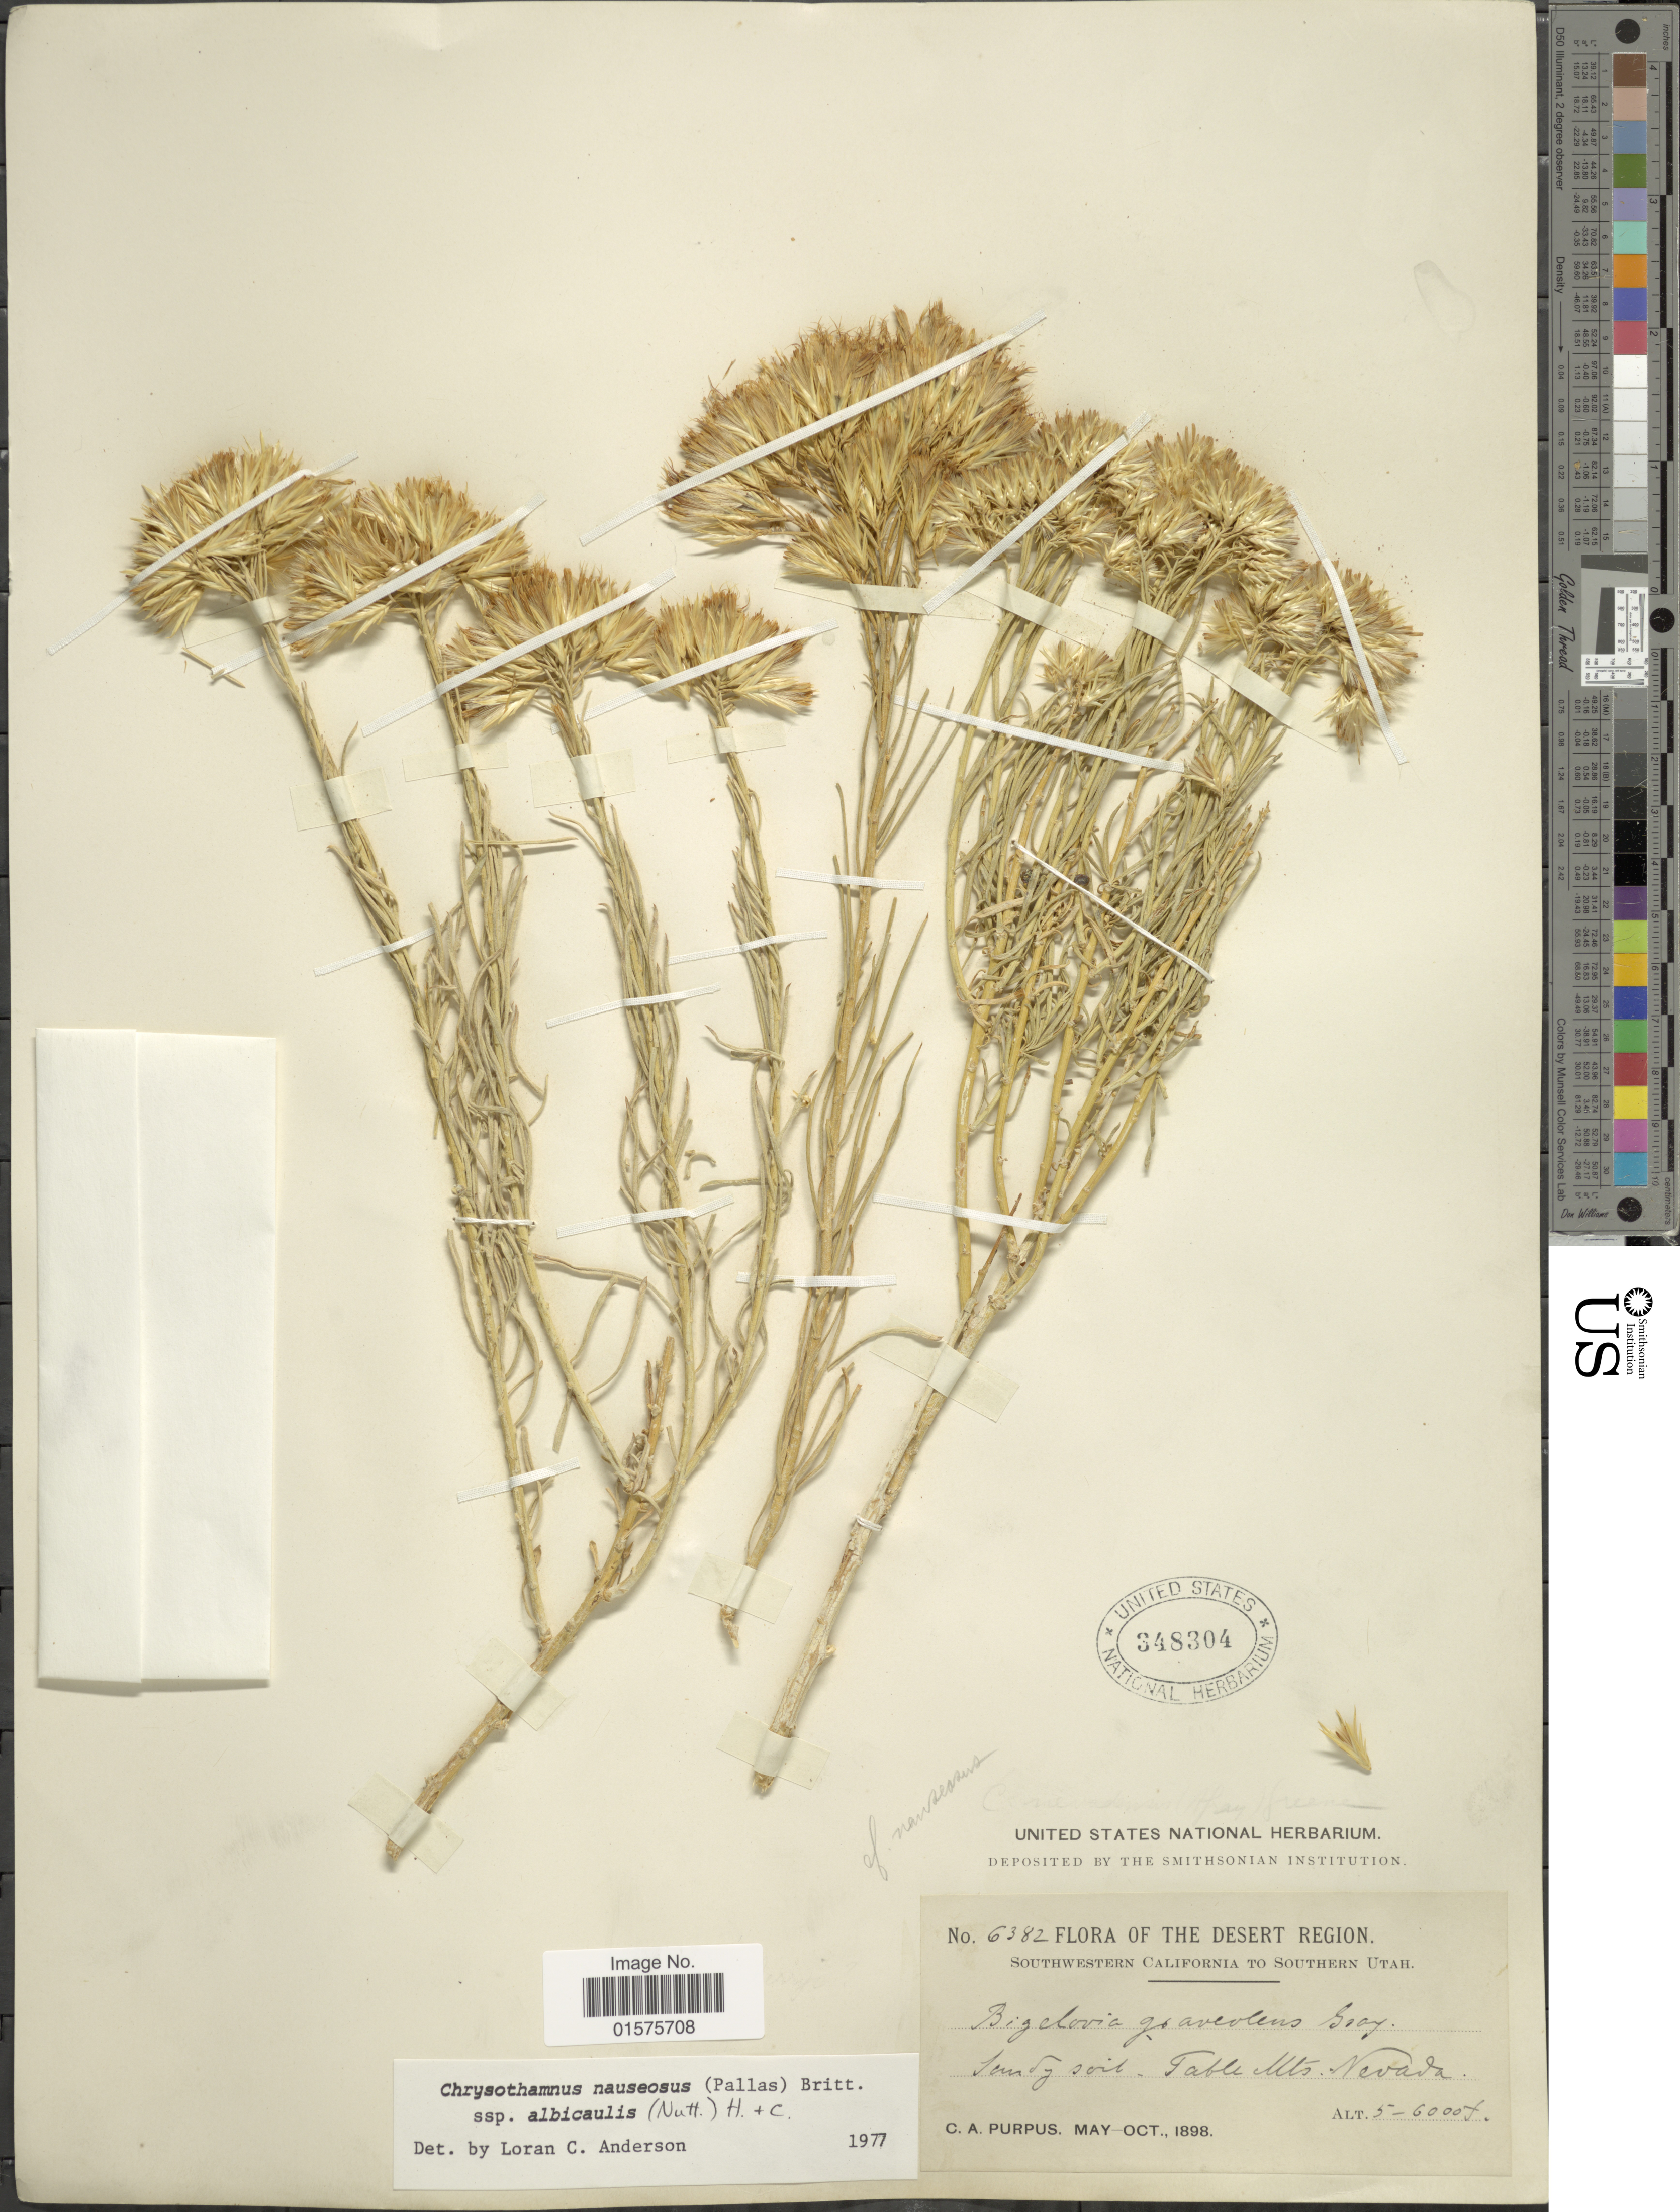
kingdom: Plantae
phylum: Tracheophyta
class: Magnoliopsida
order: Asterales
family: Asteraceae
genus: Ericameria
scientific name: Ericameria nauseosa var. speciosa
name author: (Nutt.) G.L. Nesom & G.I. Baird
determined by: Urbatsch, Lowell E., Curator (LSU), Louisiana State University (UNITED STATES)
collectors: C. A. Purpus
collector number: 6382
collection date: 1898-05/1898-10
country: United States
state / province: Nevada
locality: Desert Region. Southwestern California to Southern Utah. Table Mts. Nevada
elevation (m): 1524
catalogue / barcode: US 348304